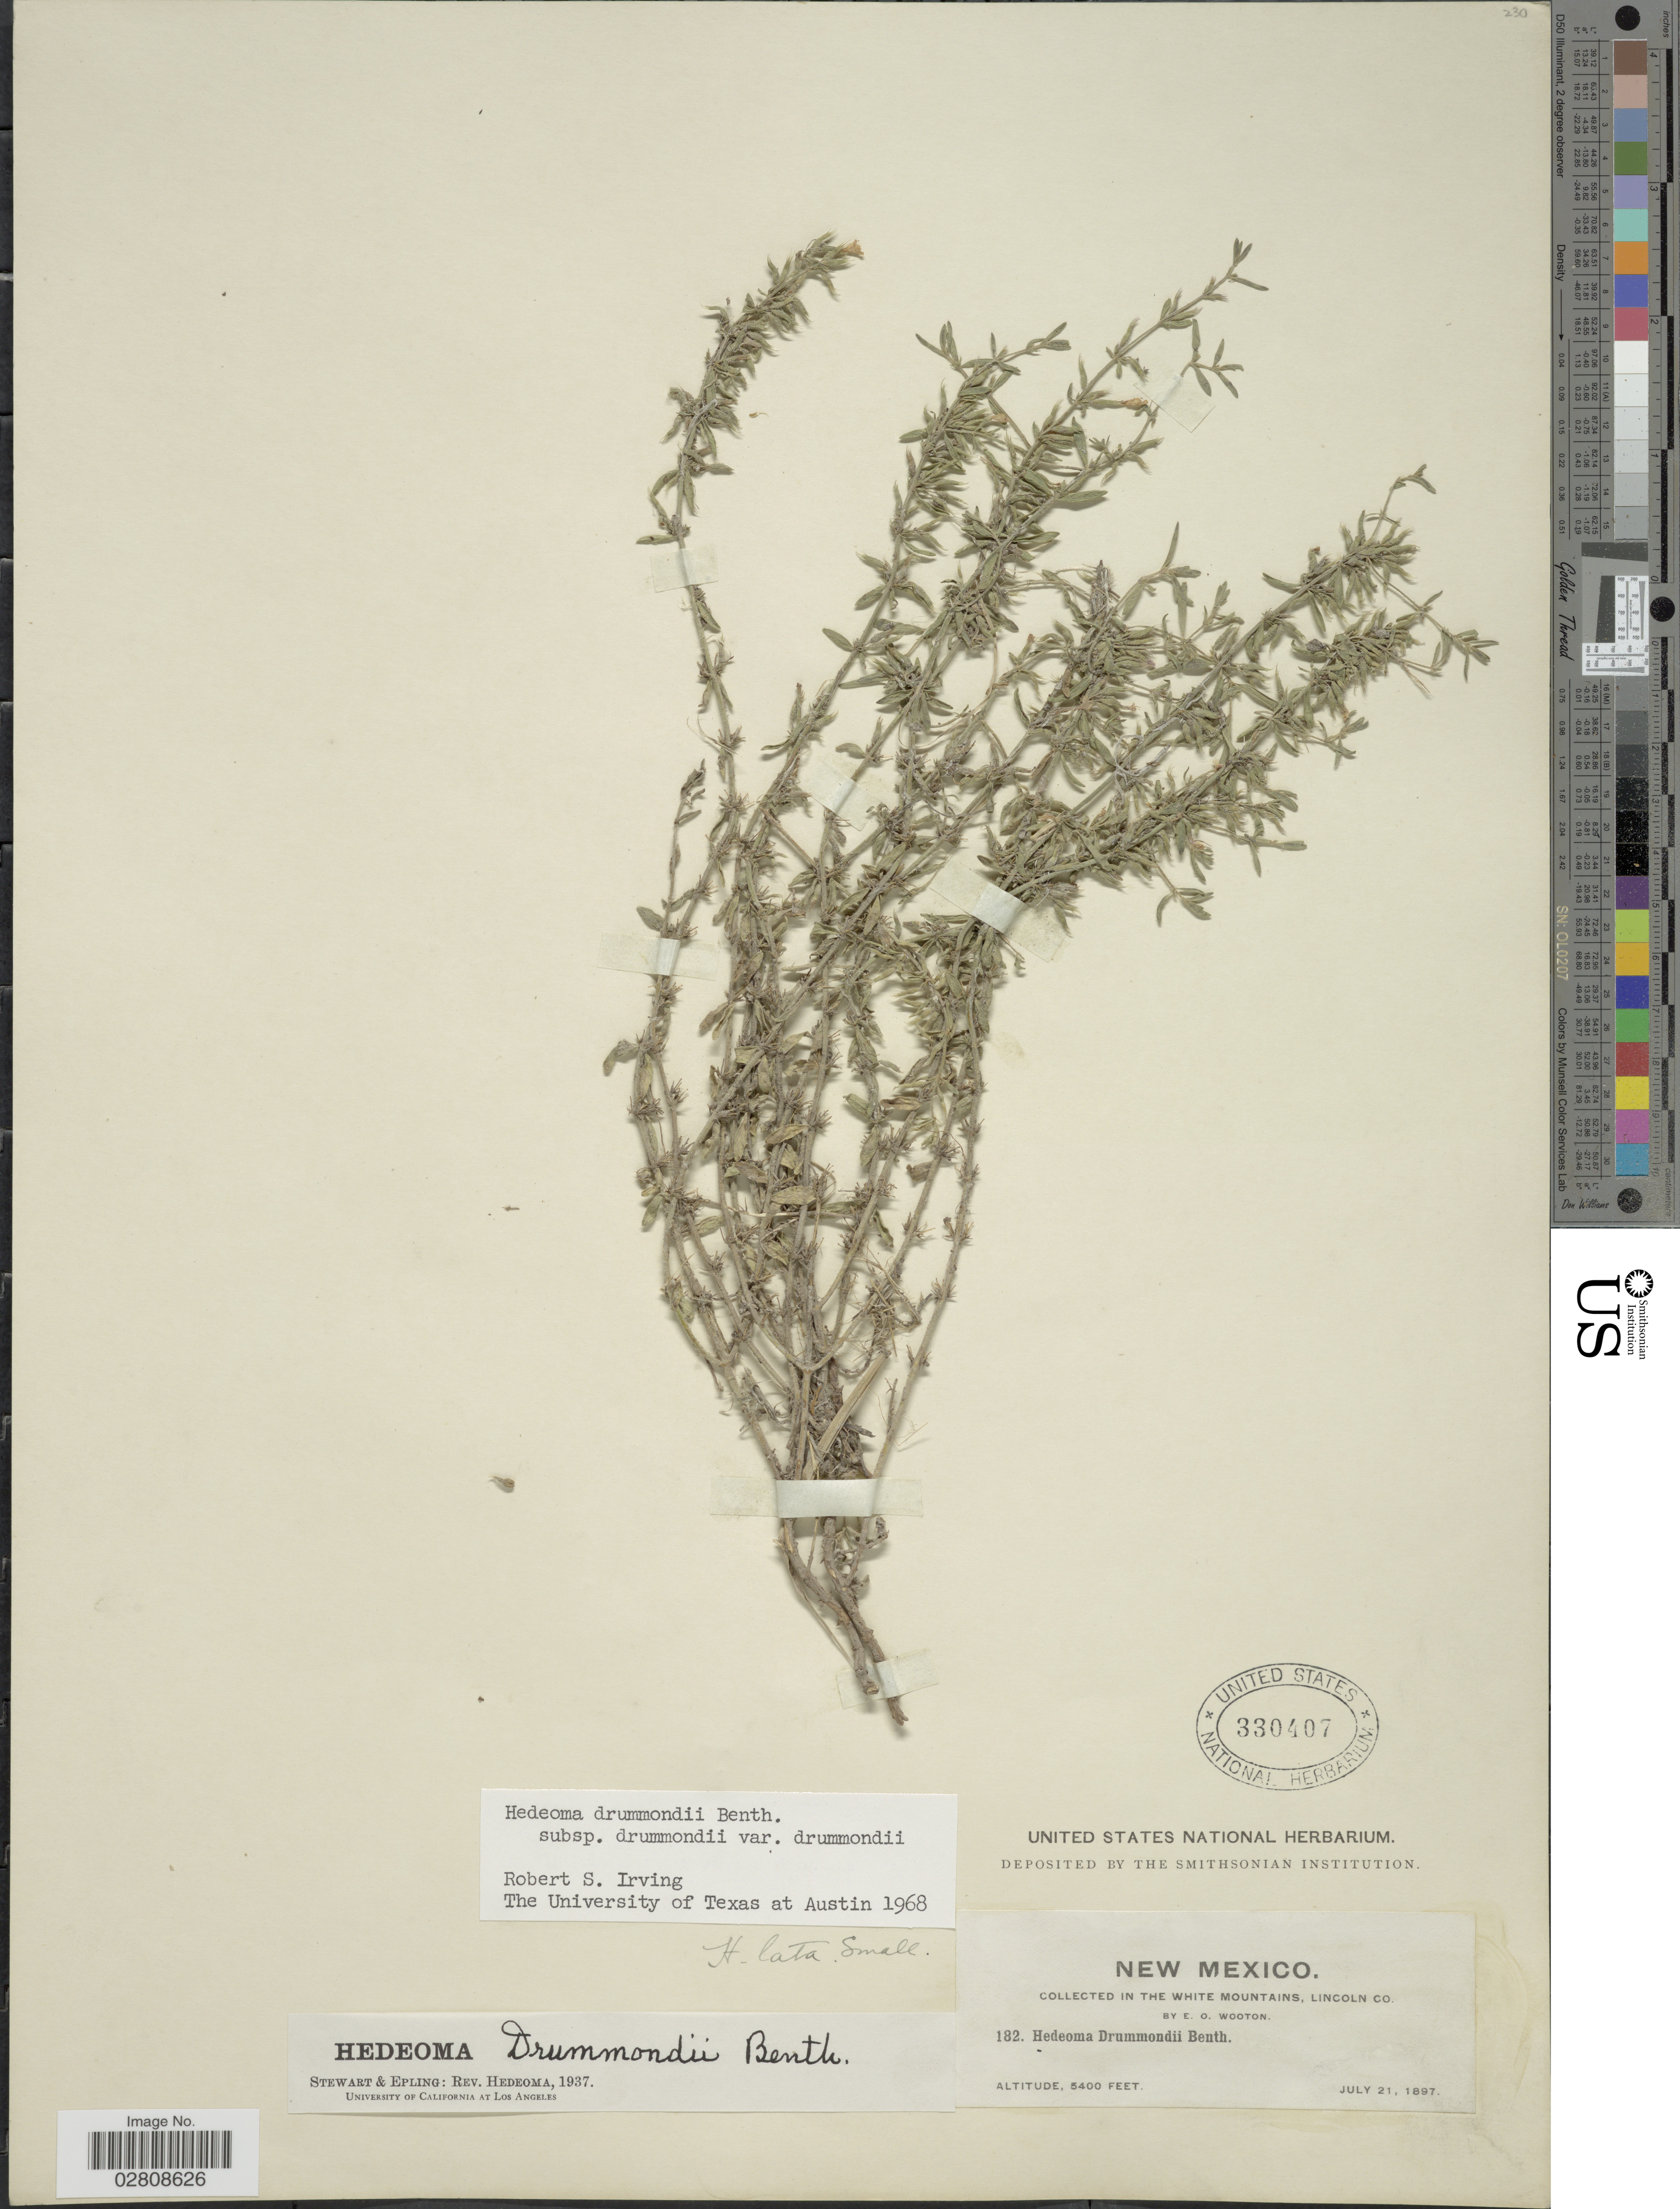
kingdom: Plantae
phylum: Tracheophyta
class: Magnoliopsida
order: Lamiales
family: Lamiaceae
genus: Hedeoma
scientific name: Hedeoma drummondii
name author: Benth.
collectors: E. O. Wooton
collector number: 182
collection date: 1897-07-21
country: United States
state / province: New Mexico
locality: The White Mountains, Lincoln Co.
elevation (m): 1646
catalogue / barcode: US 330407